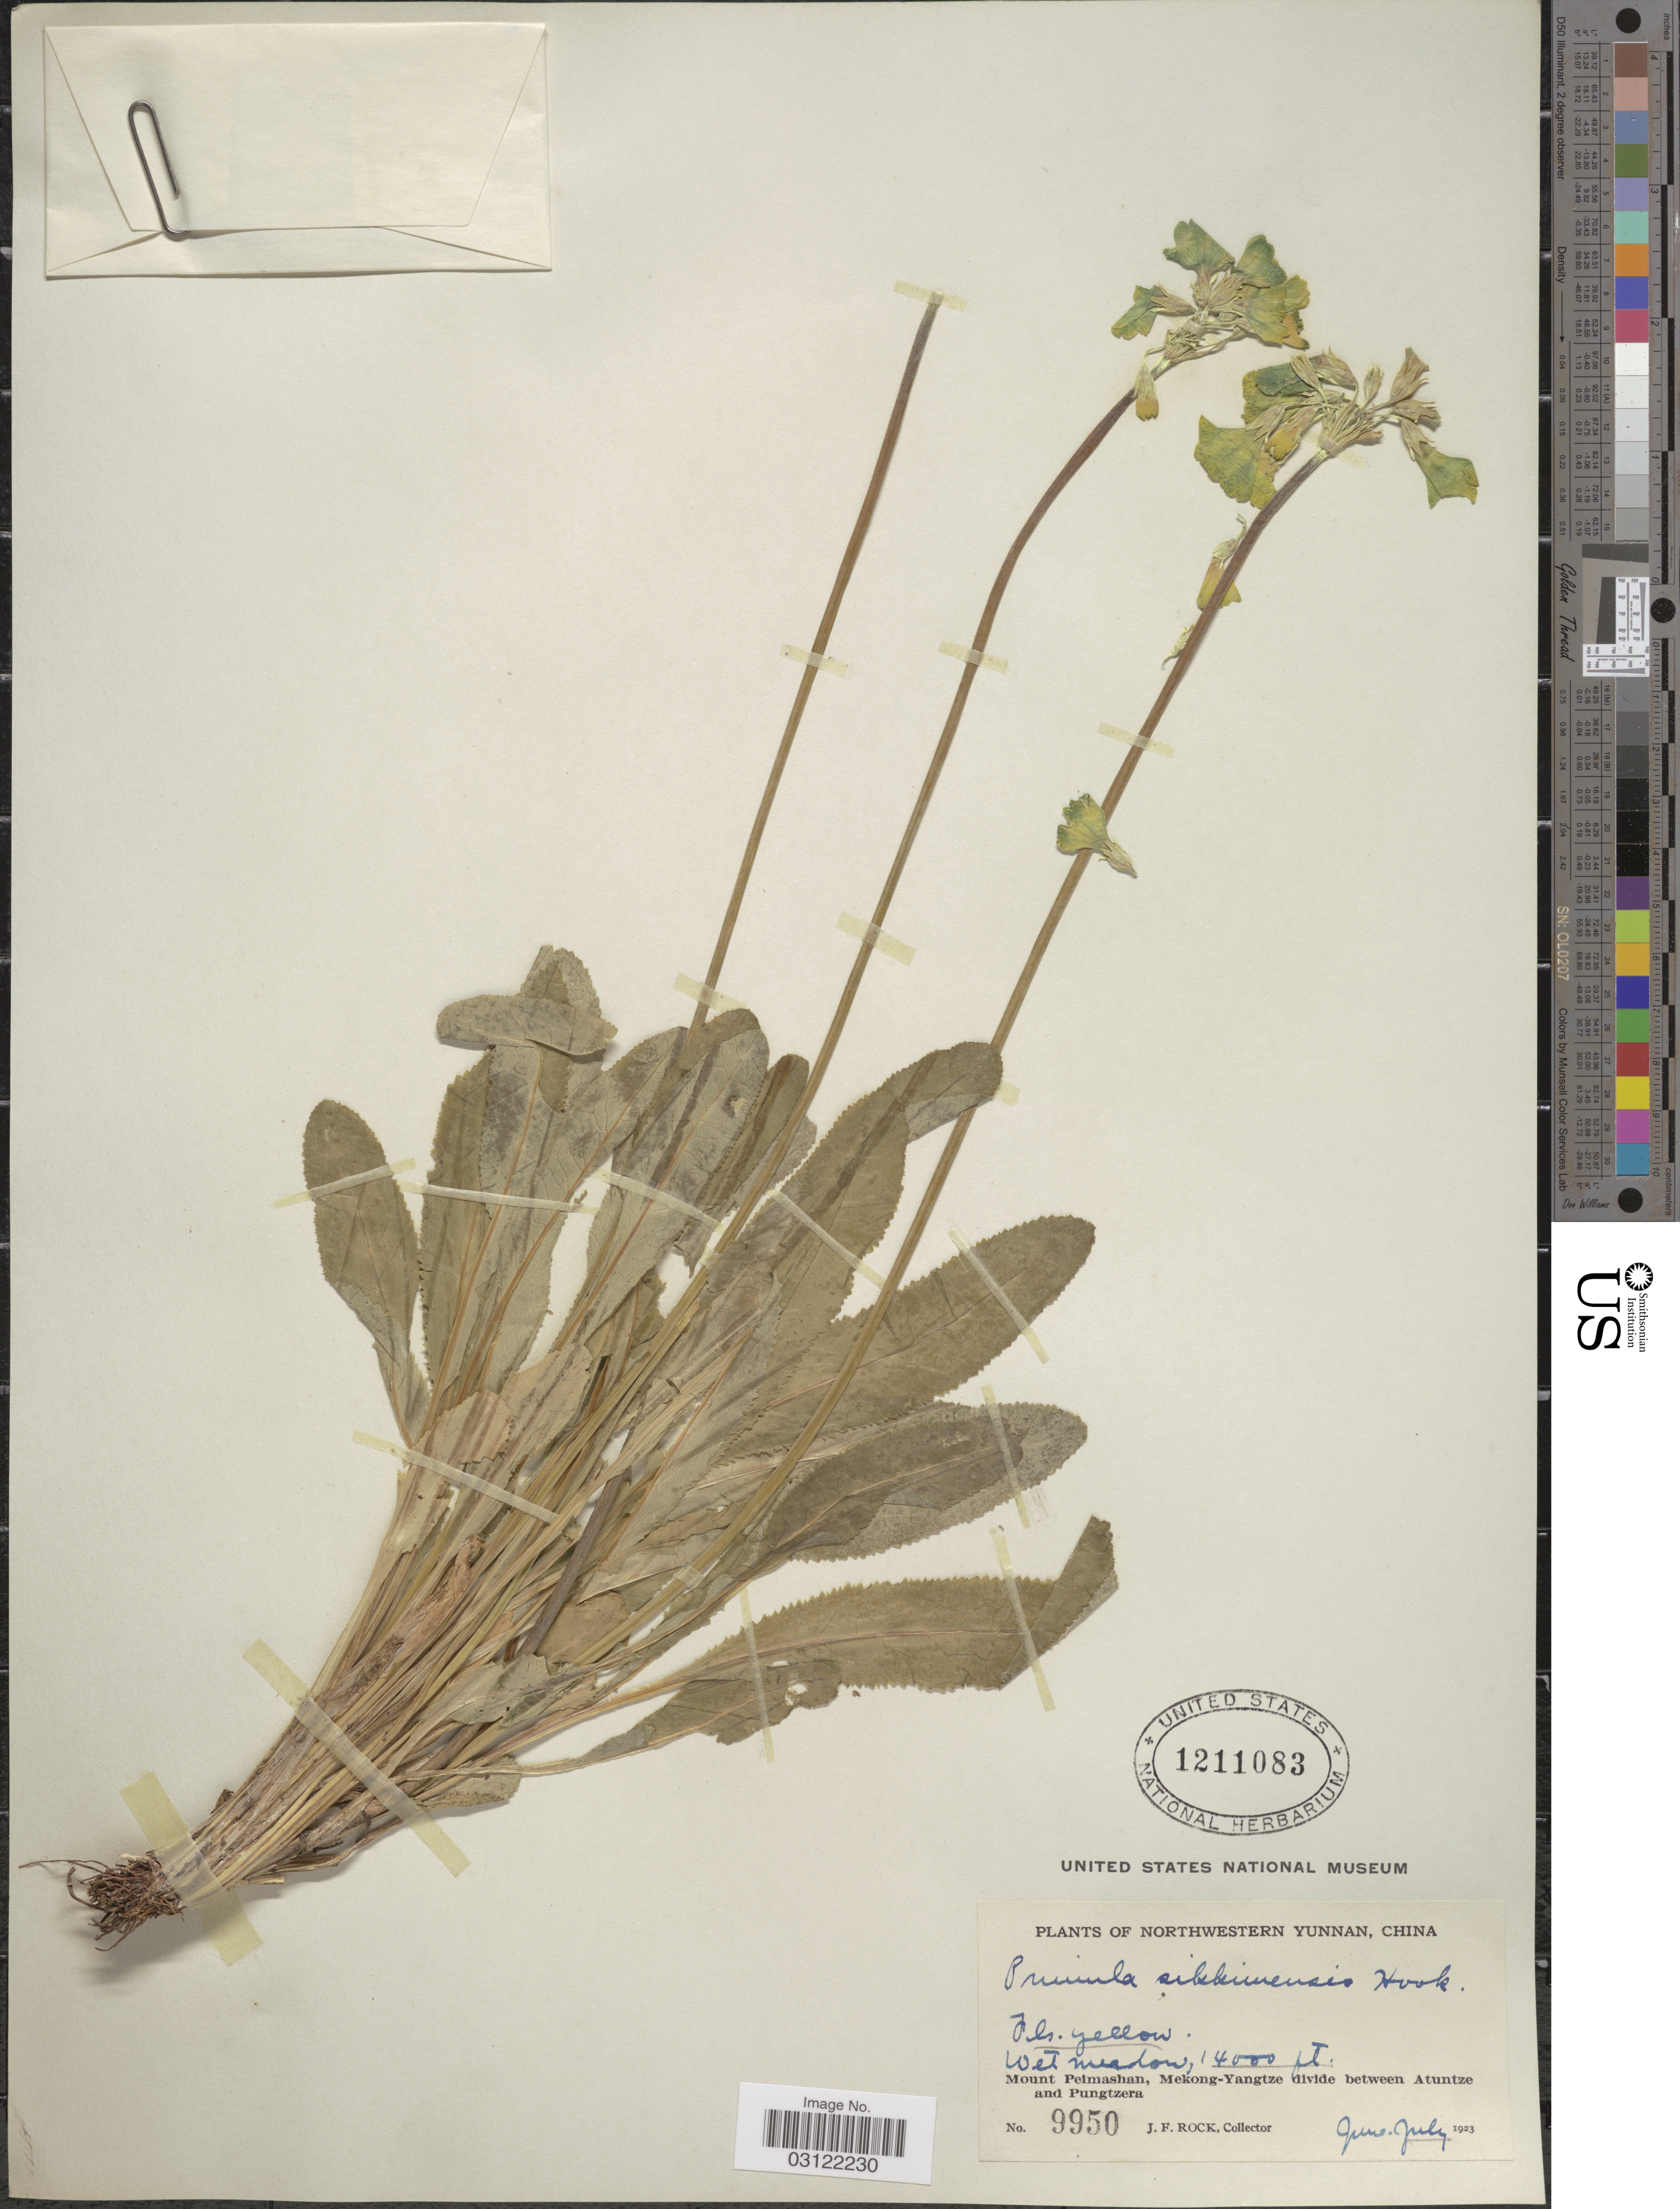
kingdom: Plantae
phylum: Tracheophyta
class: Magnoliopsida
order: Ericales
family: Primulaceae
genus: Primula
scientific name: Primula sikkimensis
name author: Hook.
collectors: J. Rock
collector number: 9950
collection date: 1923-06/1923-07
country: China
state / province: Yunnan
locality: Northwestern Yunnan. Mount Peimashan, Mekong-Yangtze divide between Atuntze and Pungtzera.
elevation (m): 4267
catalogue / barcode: US 1211083